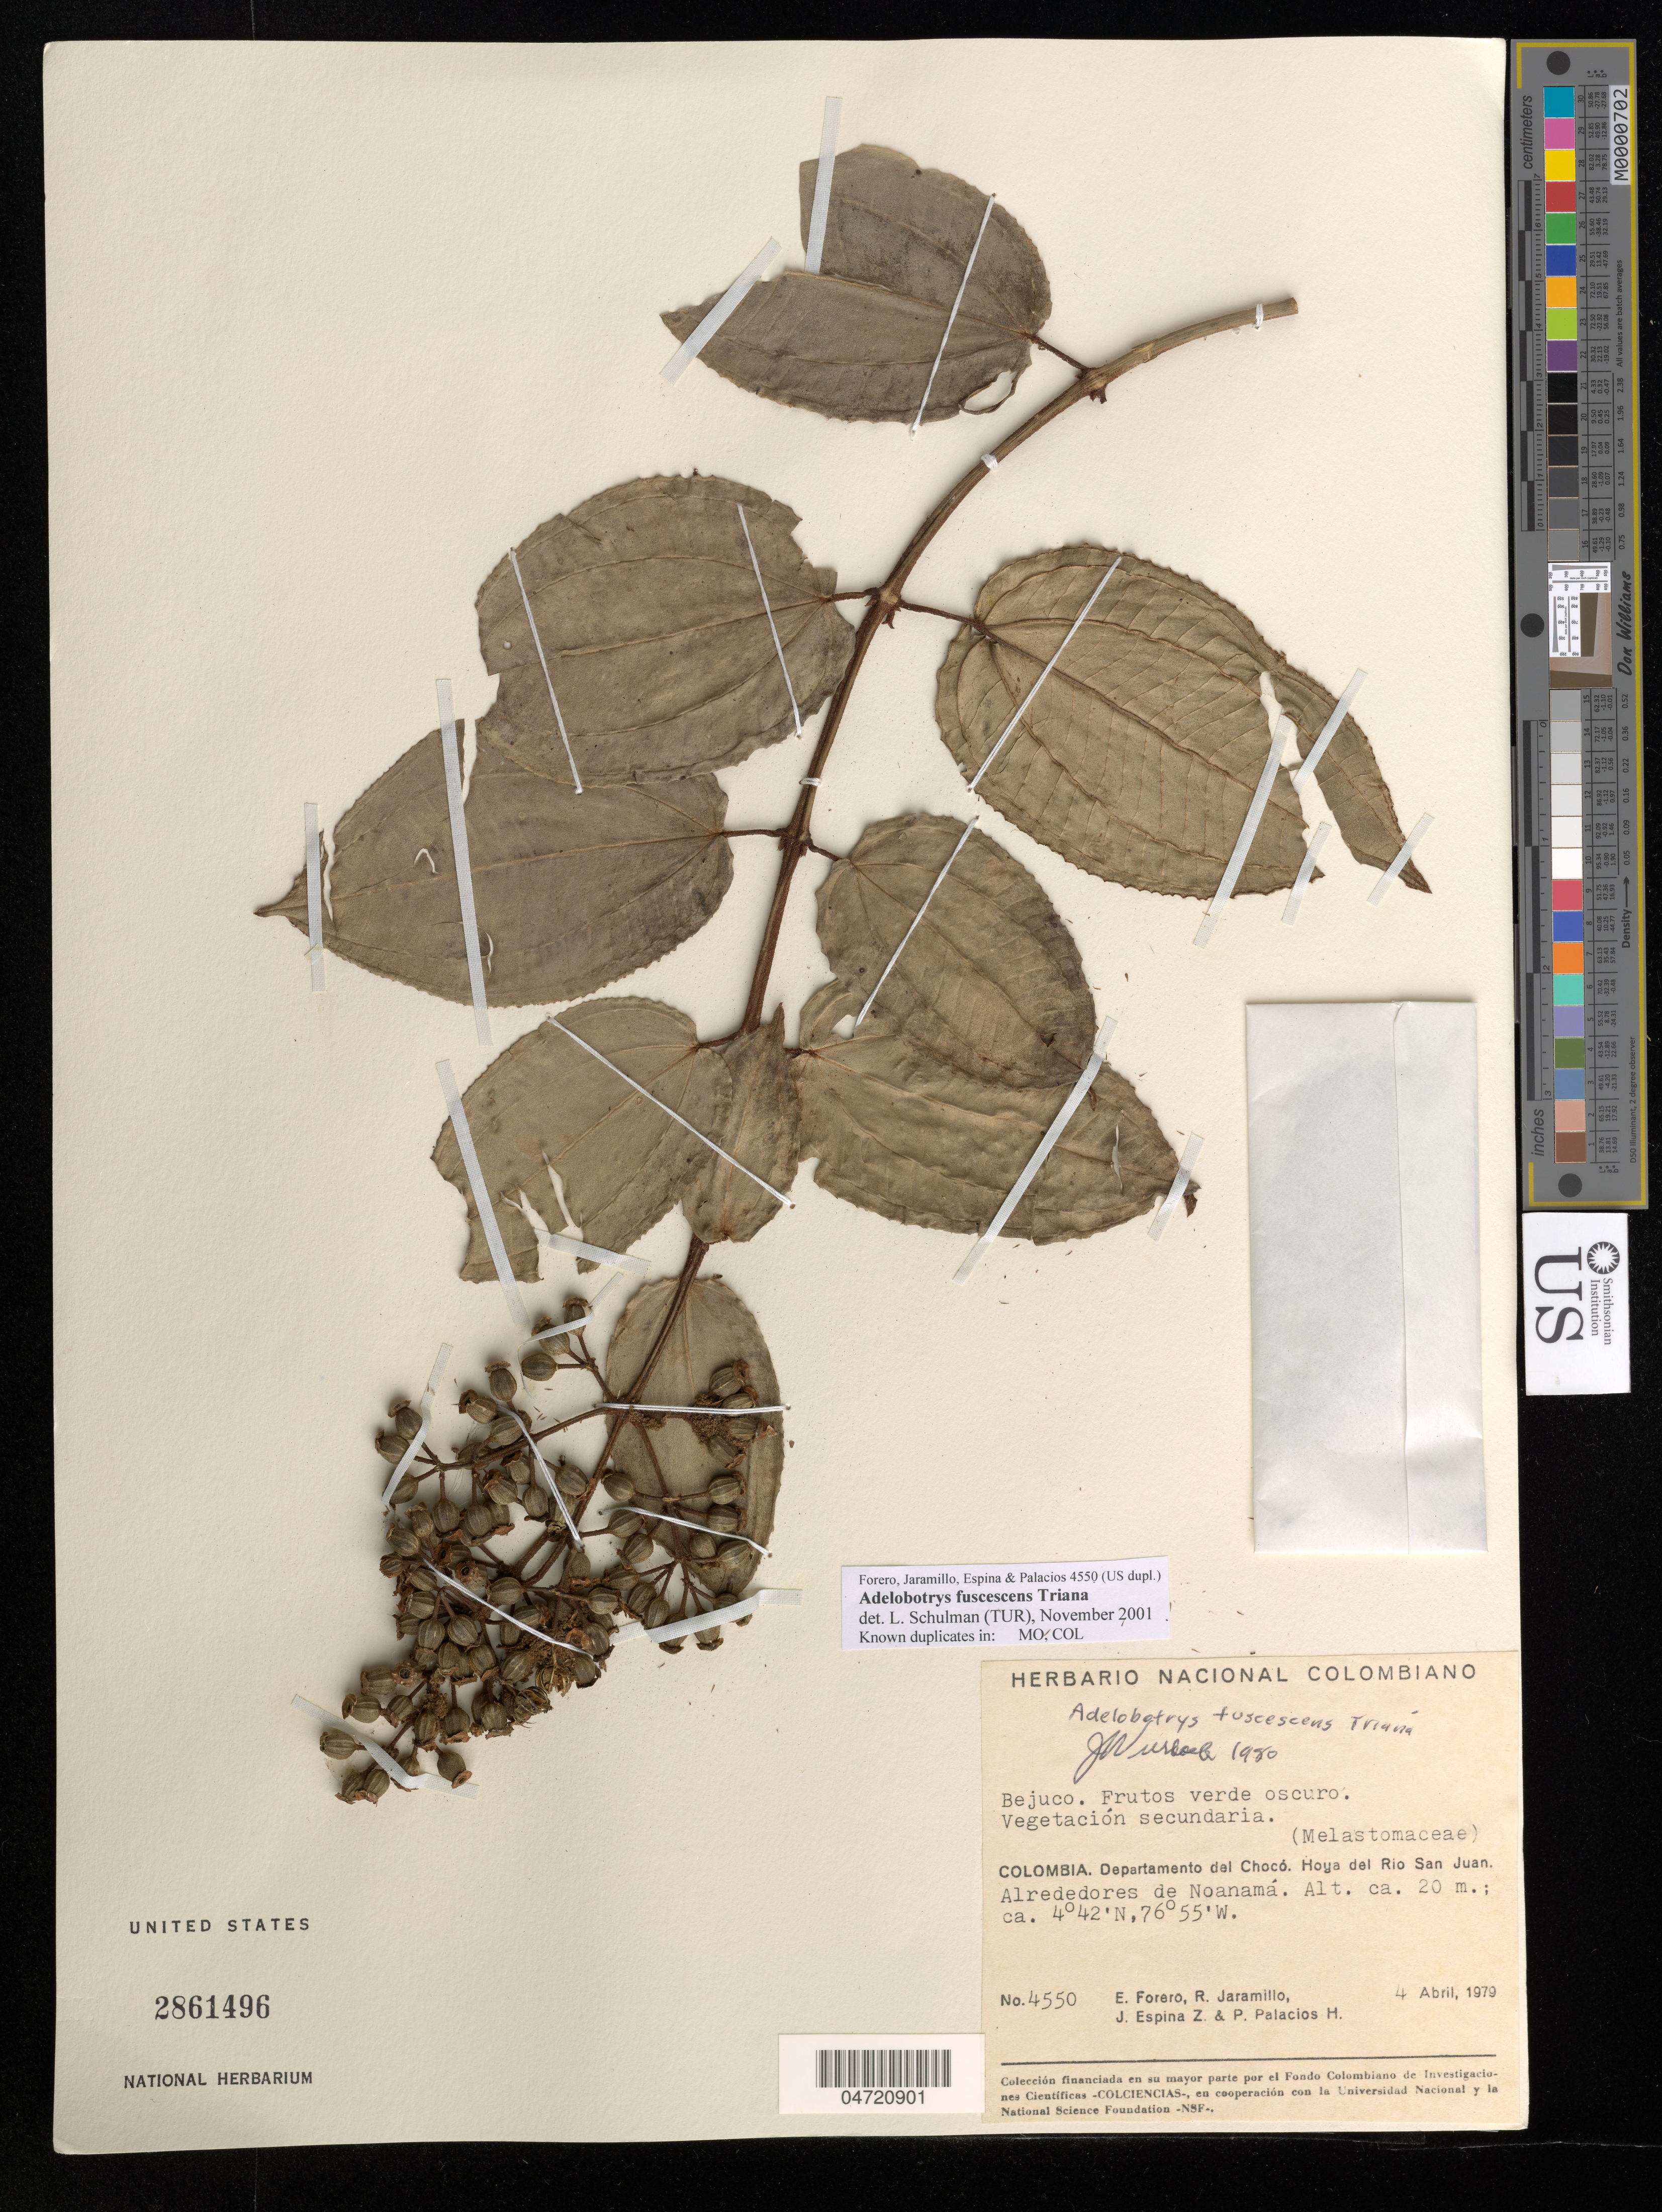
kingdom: Plantae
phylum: Tracheophyta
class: Magnoliopsida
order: Myrtales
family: Melastomataceae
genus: Adelobotrys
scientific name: Adelobotrys fuscescens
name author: Triana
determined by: Schulman, Leif, (TUR), University of Turku (FINLAND)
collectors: E. Forero, R. Jaramillo, J. Espina Z. & P. Palacios H.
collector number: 4550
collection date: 1979-04-04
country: Colombia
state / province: Chocó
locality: Departamento del Chocó. Hoya del Rio San Juan. Alrededores de Noanamá.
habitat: Vegetacion secundaria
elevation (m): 20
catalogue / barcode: US 2861496